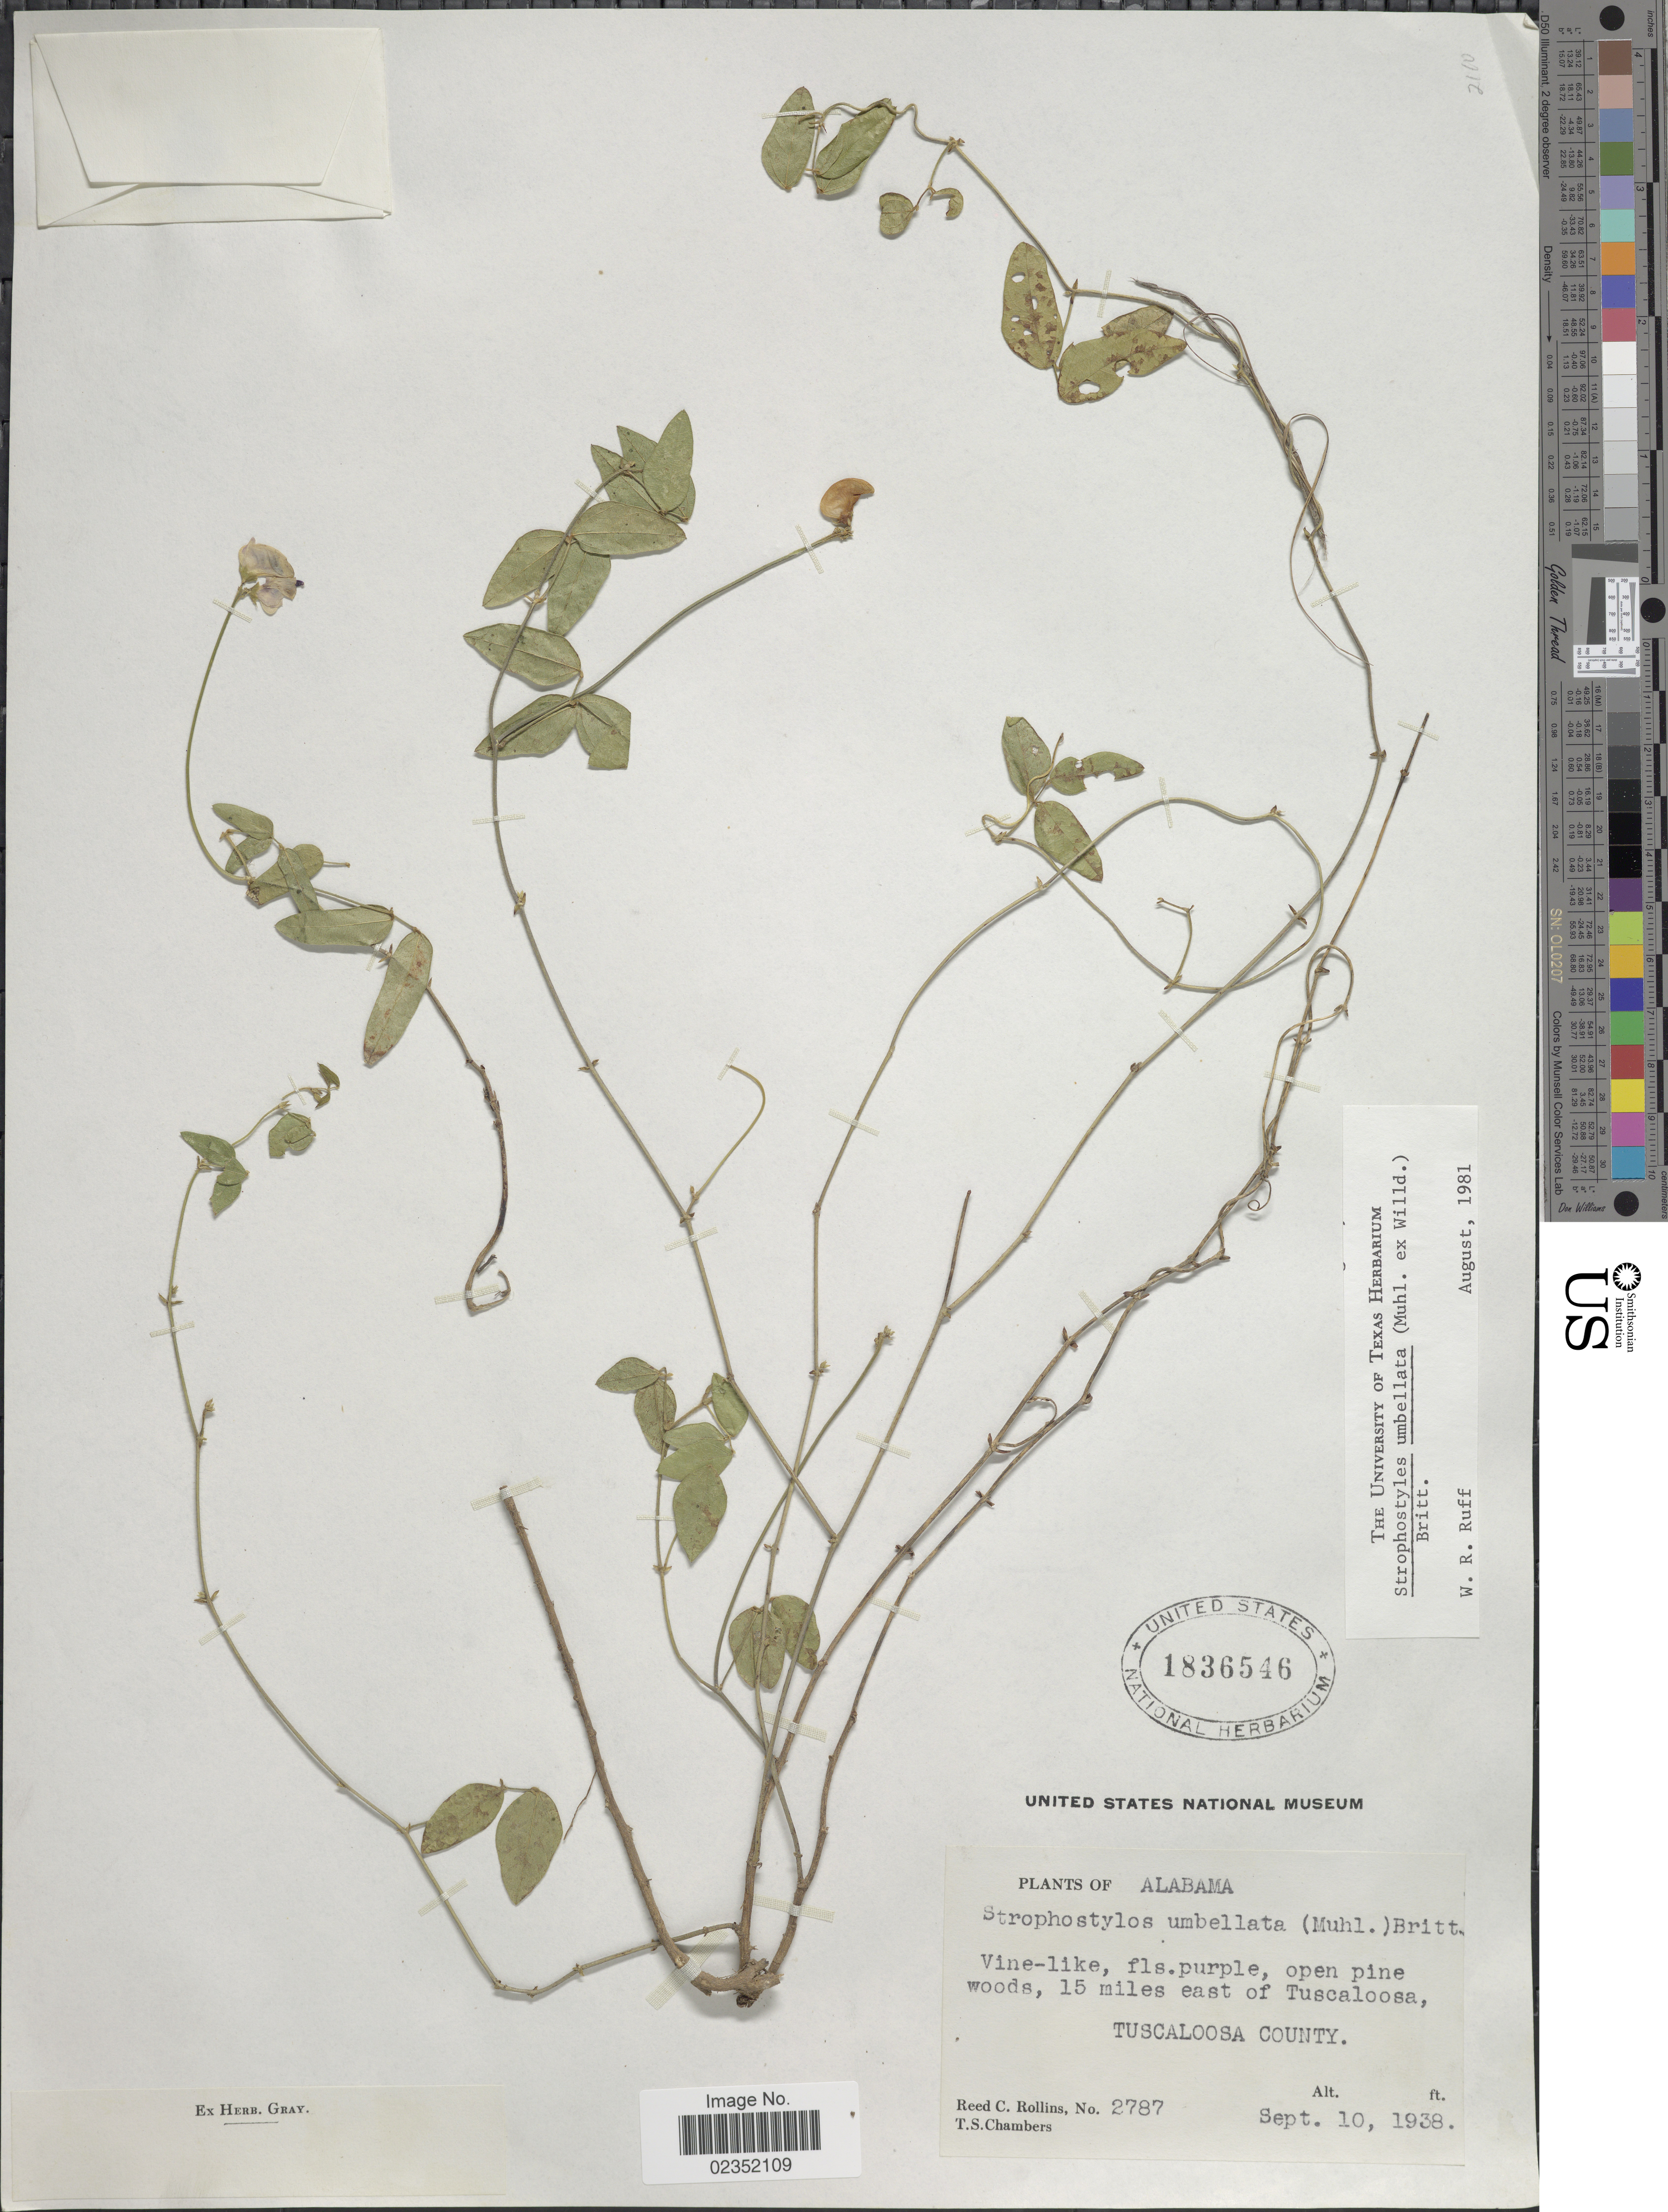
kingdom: Plantae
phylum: Tracheophyta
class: Magnoliopsida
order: Fabales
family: Fabaceae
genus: Strophostyles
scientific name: Strophostyles umbellata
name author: (Muhl. ex Willd.) Britton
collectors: R. C. Rollins & T. Chambers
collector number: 2787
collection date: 1938-09-10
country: United States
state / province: Alabama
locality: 15 miles east of Tuscaloosa, Tuscaloosa County.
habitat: open pine woods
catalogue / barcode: US 1836546